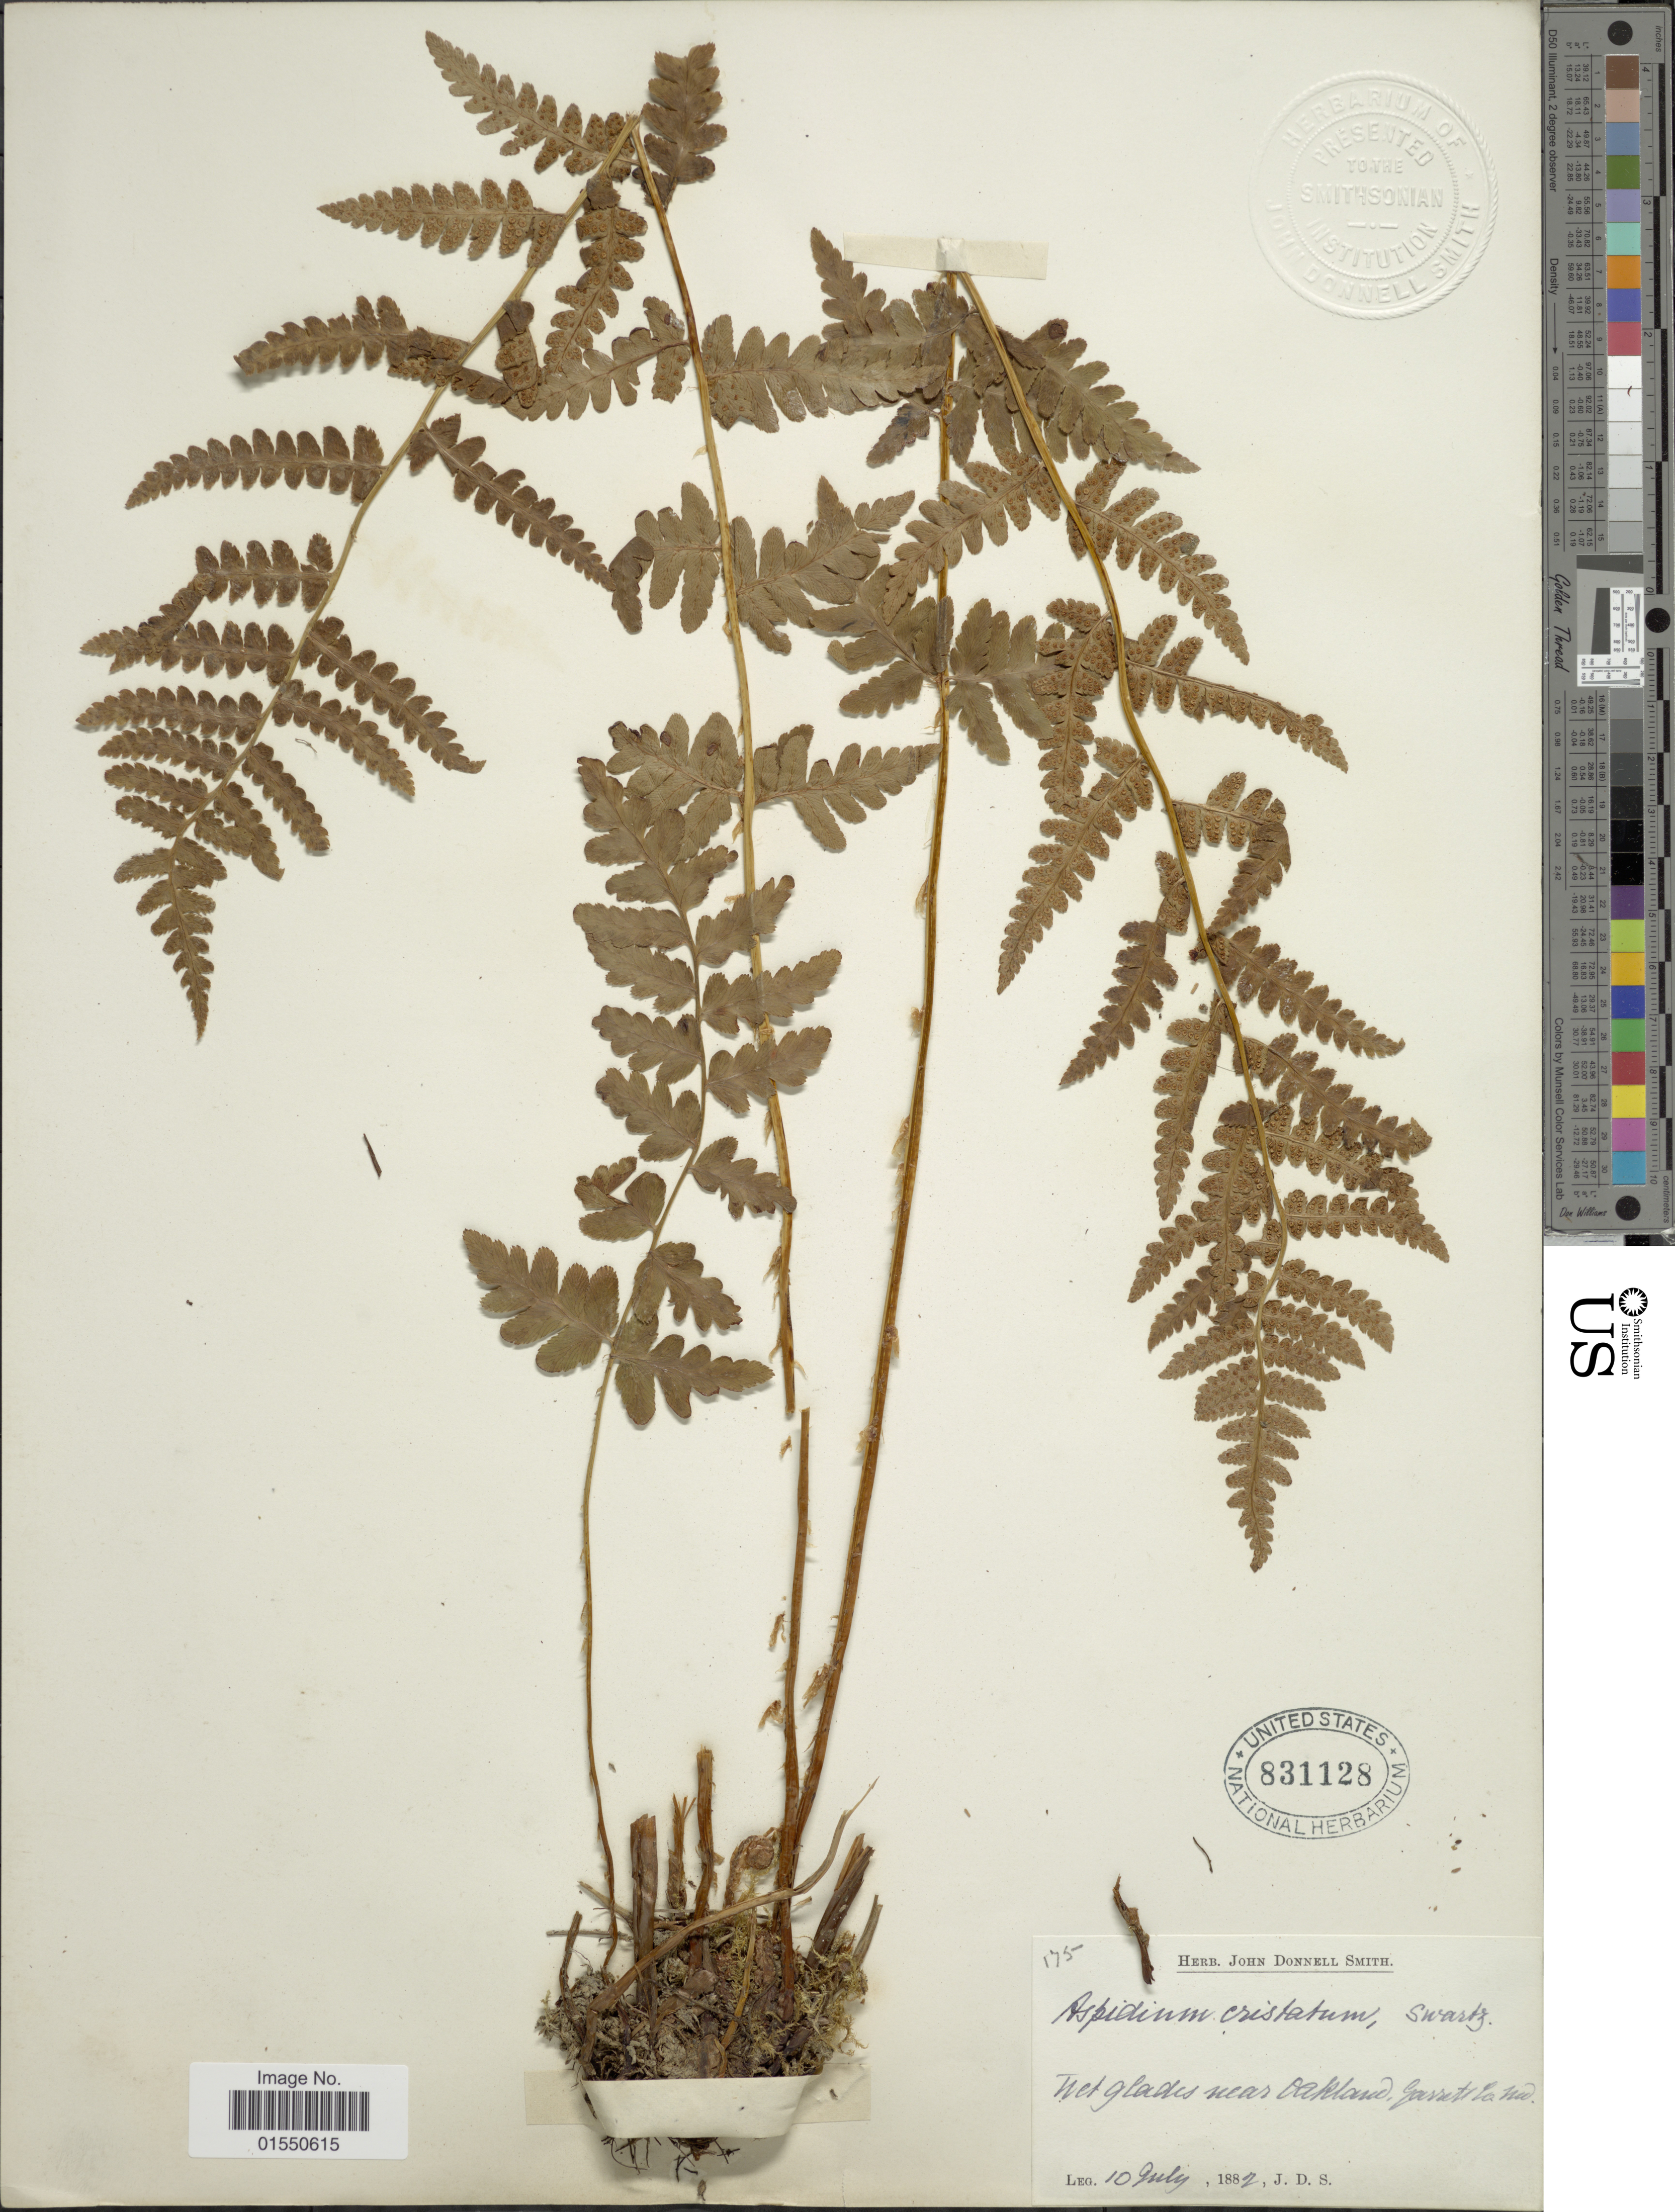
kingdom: Plantae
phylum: Tracheophyta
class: Polypodiopsida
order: Polypodiales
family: Dryopteridaceae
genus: Dryopteris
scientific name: Dryopteris cristata var. spinulosa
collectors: J. Donnell Smith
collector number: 175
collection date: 1882-07-10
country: United States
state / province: Maryland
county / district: Garrett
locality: Wet glades near Oakland, Garrett Co.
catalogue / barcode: US 831128